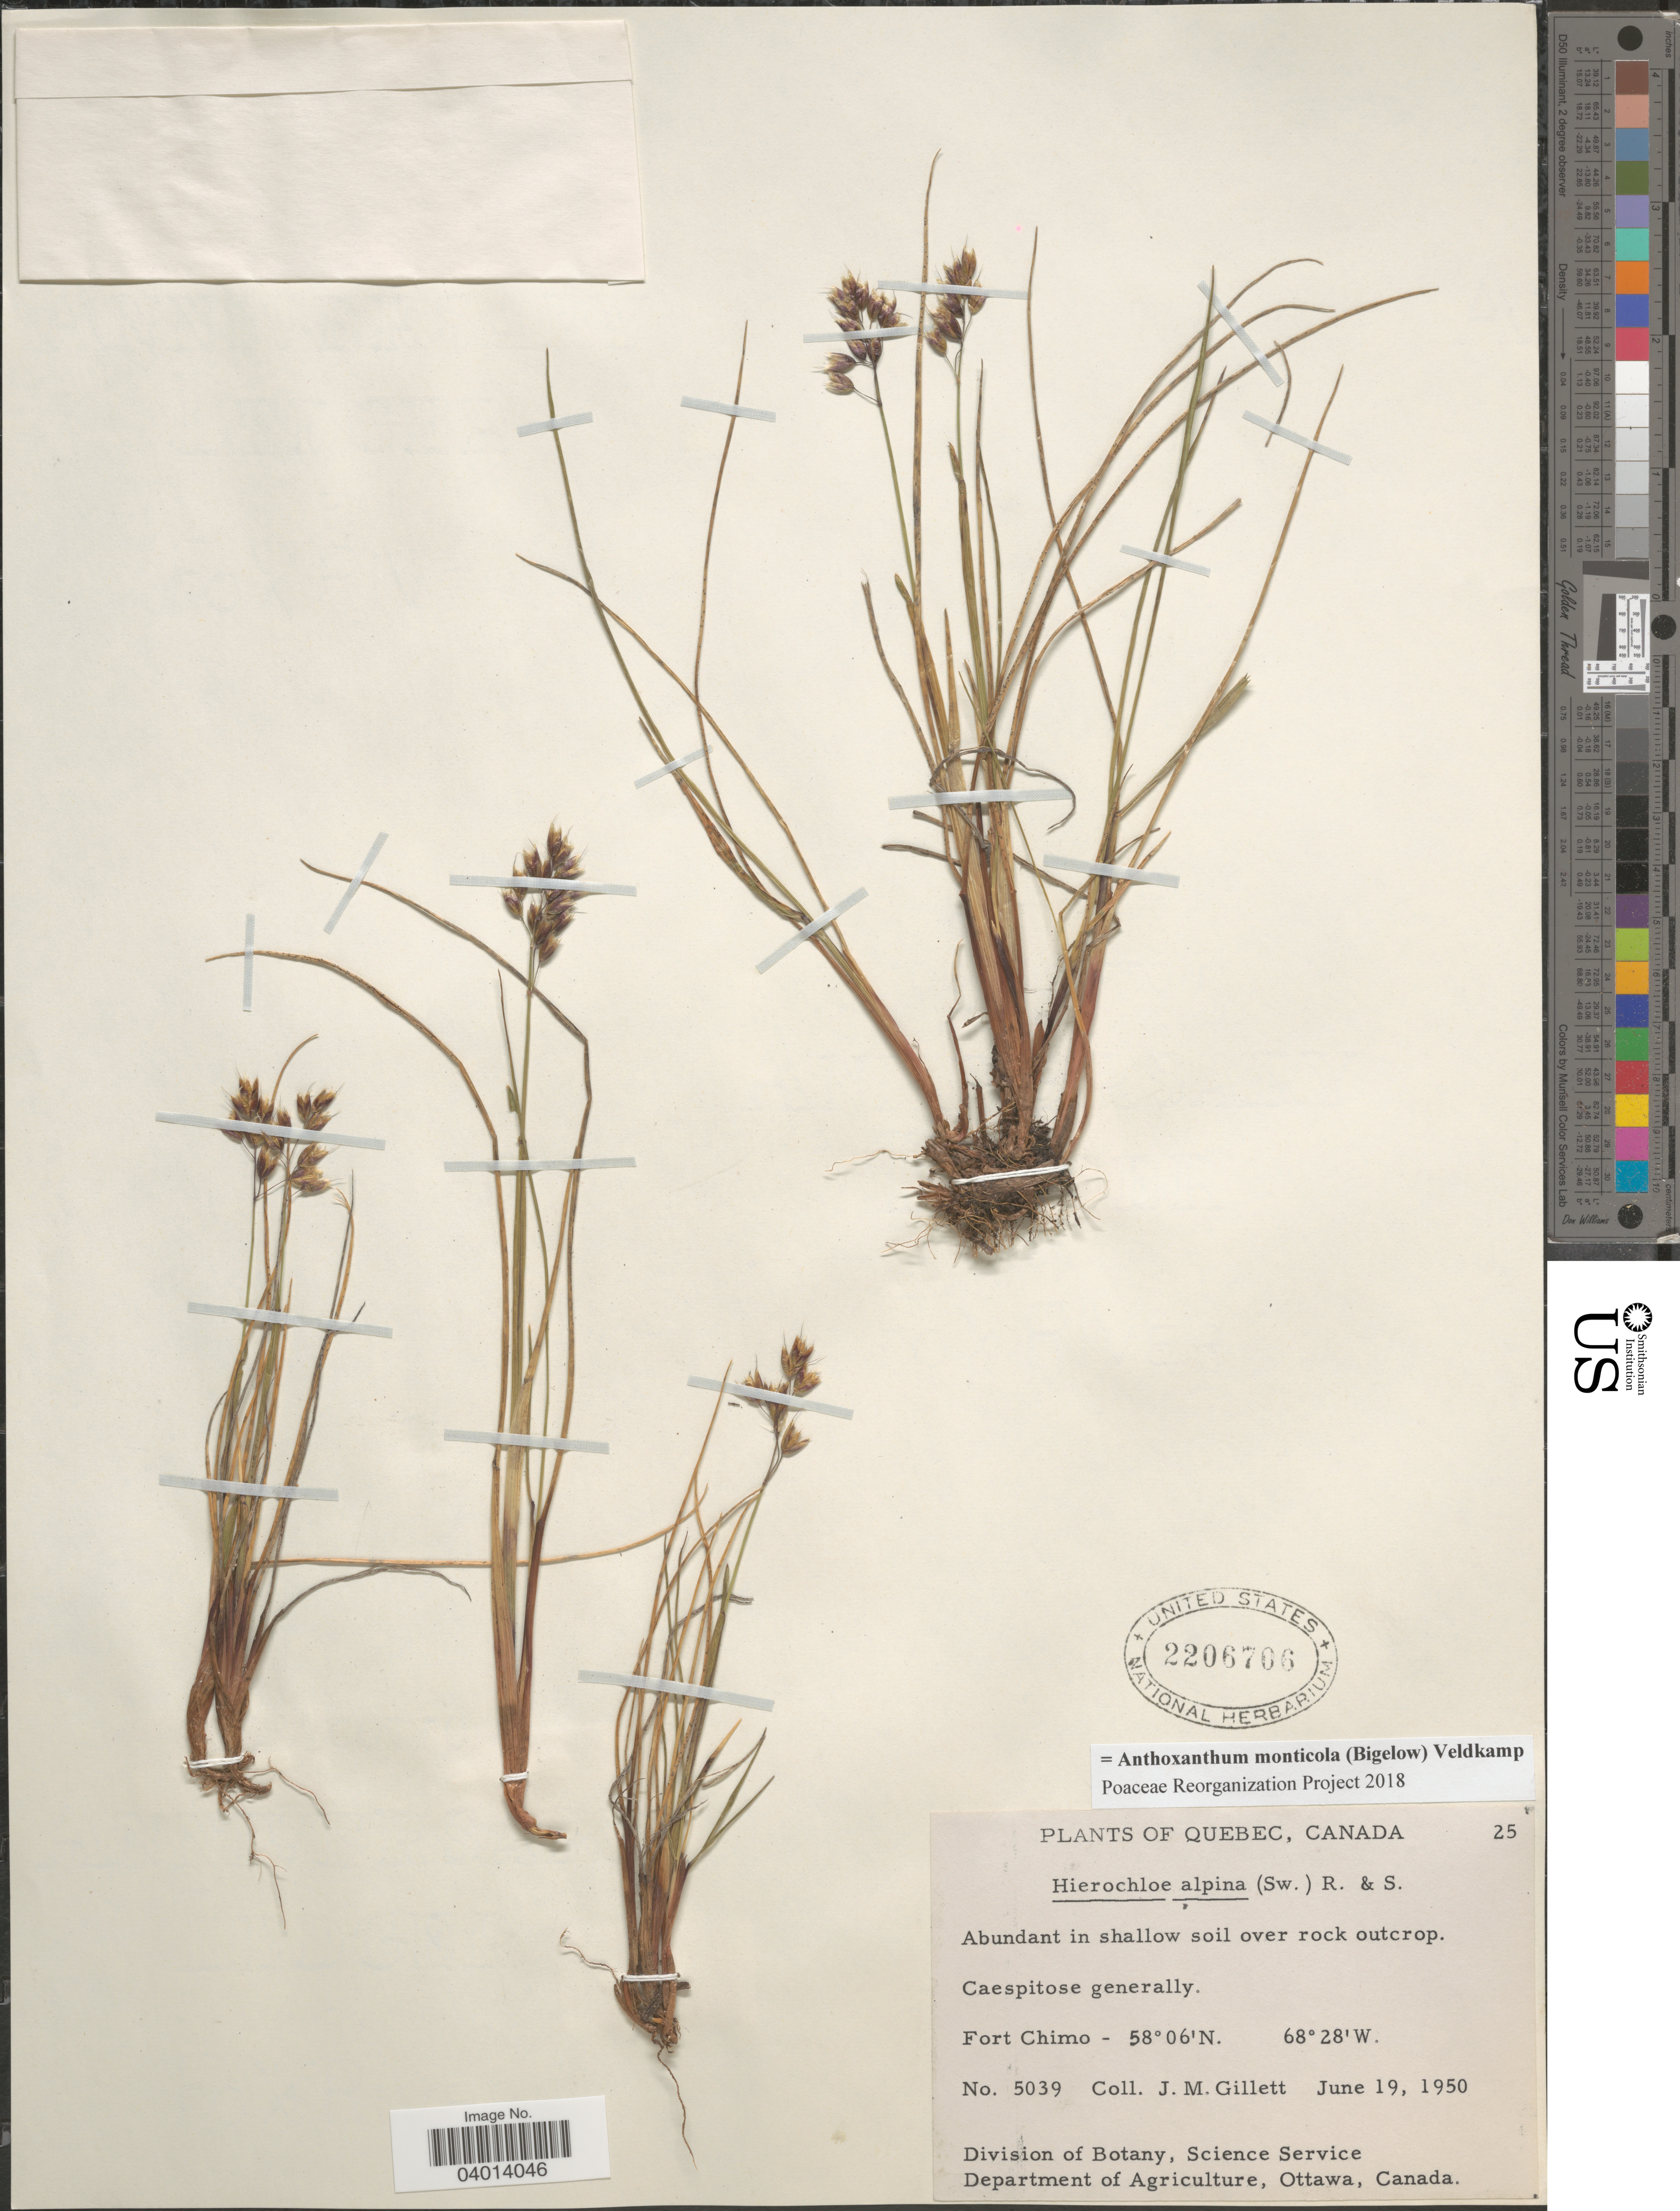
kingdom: Plantae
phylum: Tracheophyta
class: Liliopsida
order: Poales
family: Poaceae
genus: Anthoxanthum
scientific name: Anthoxanthum monticola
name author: (Bigelow) Veldkamp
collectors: J. M. Gillett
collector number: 5039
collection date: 1950-06-19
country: Canada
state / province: Quebec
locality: Fort Chimo.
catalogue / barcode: US 2206706